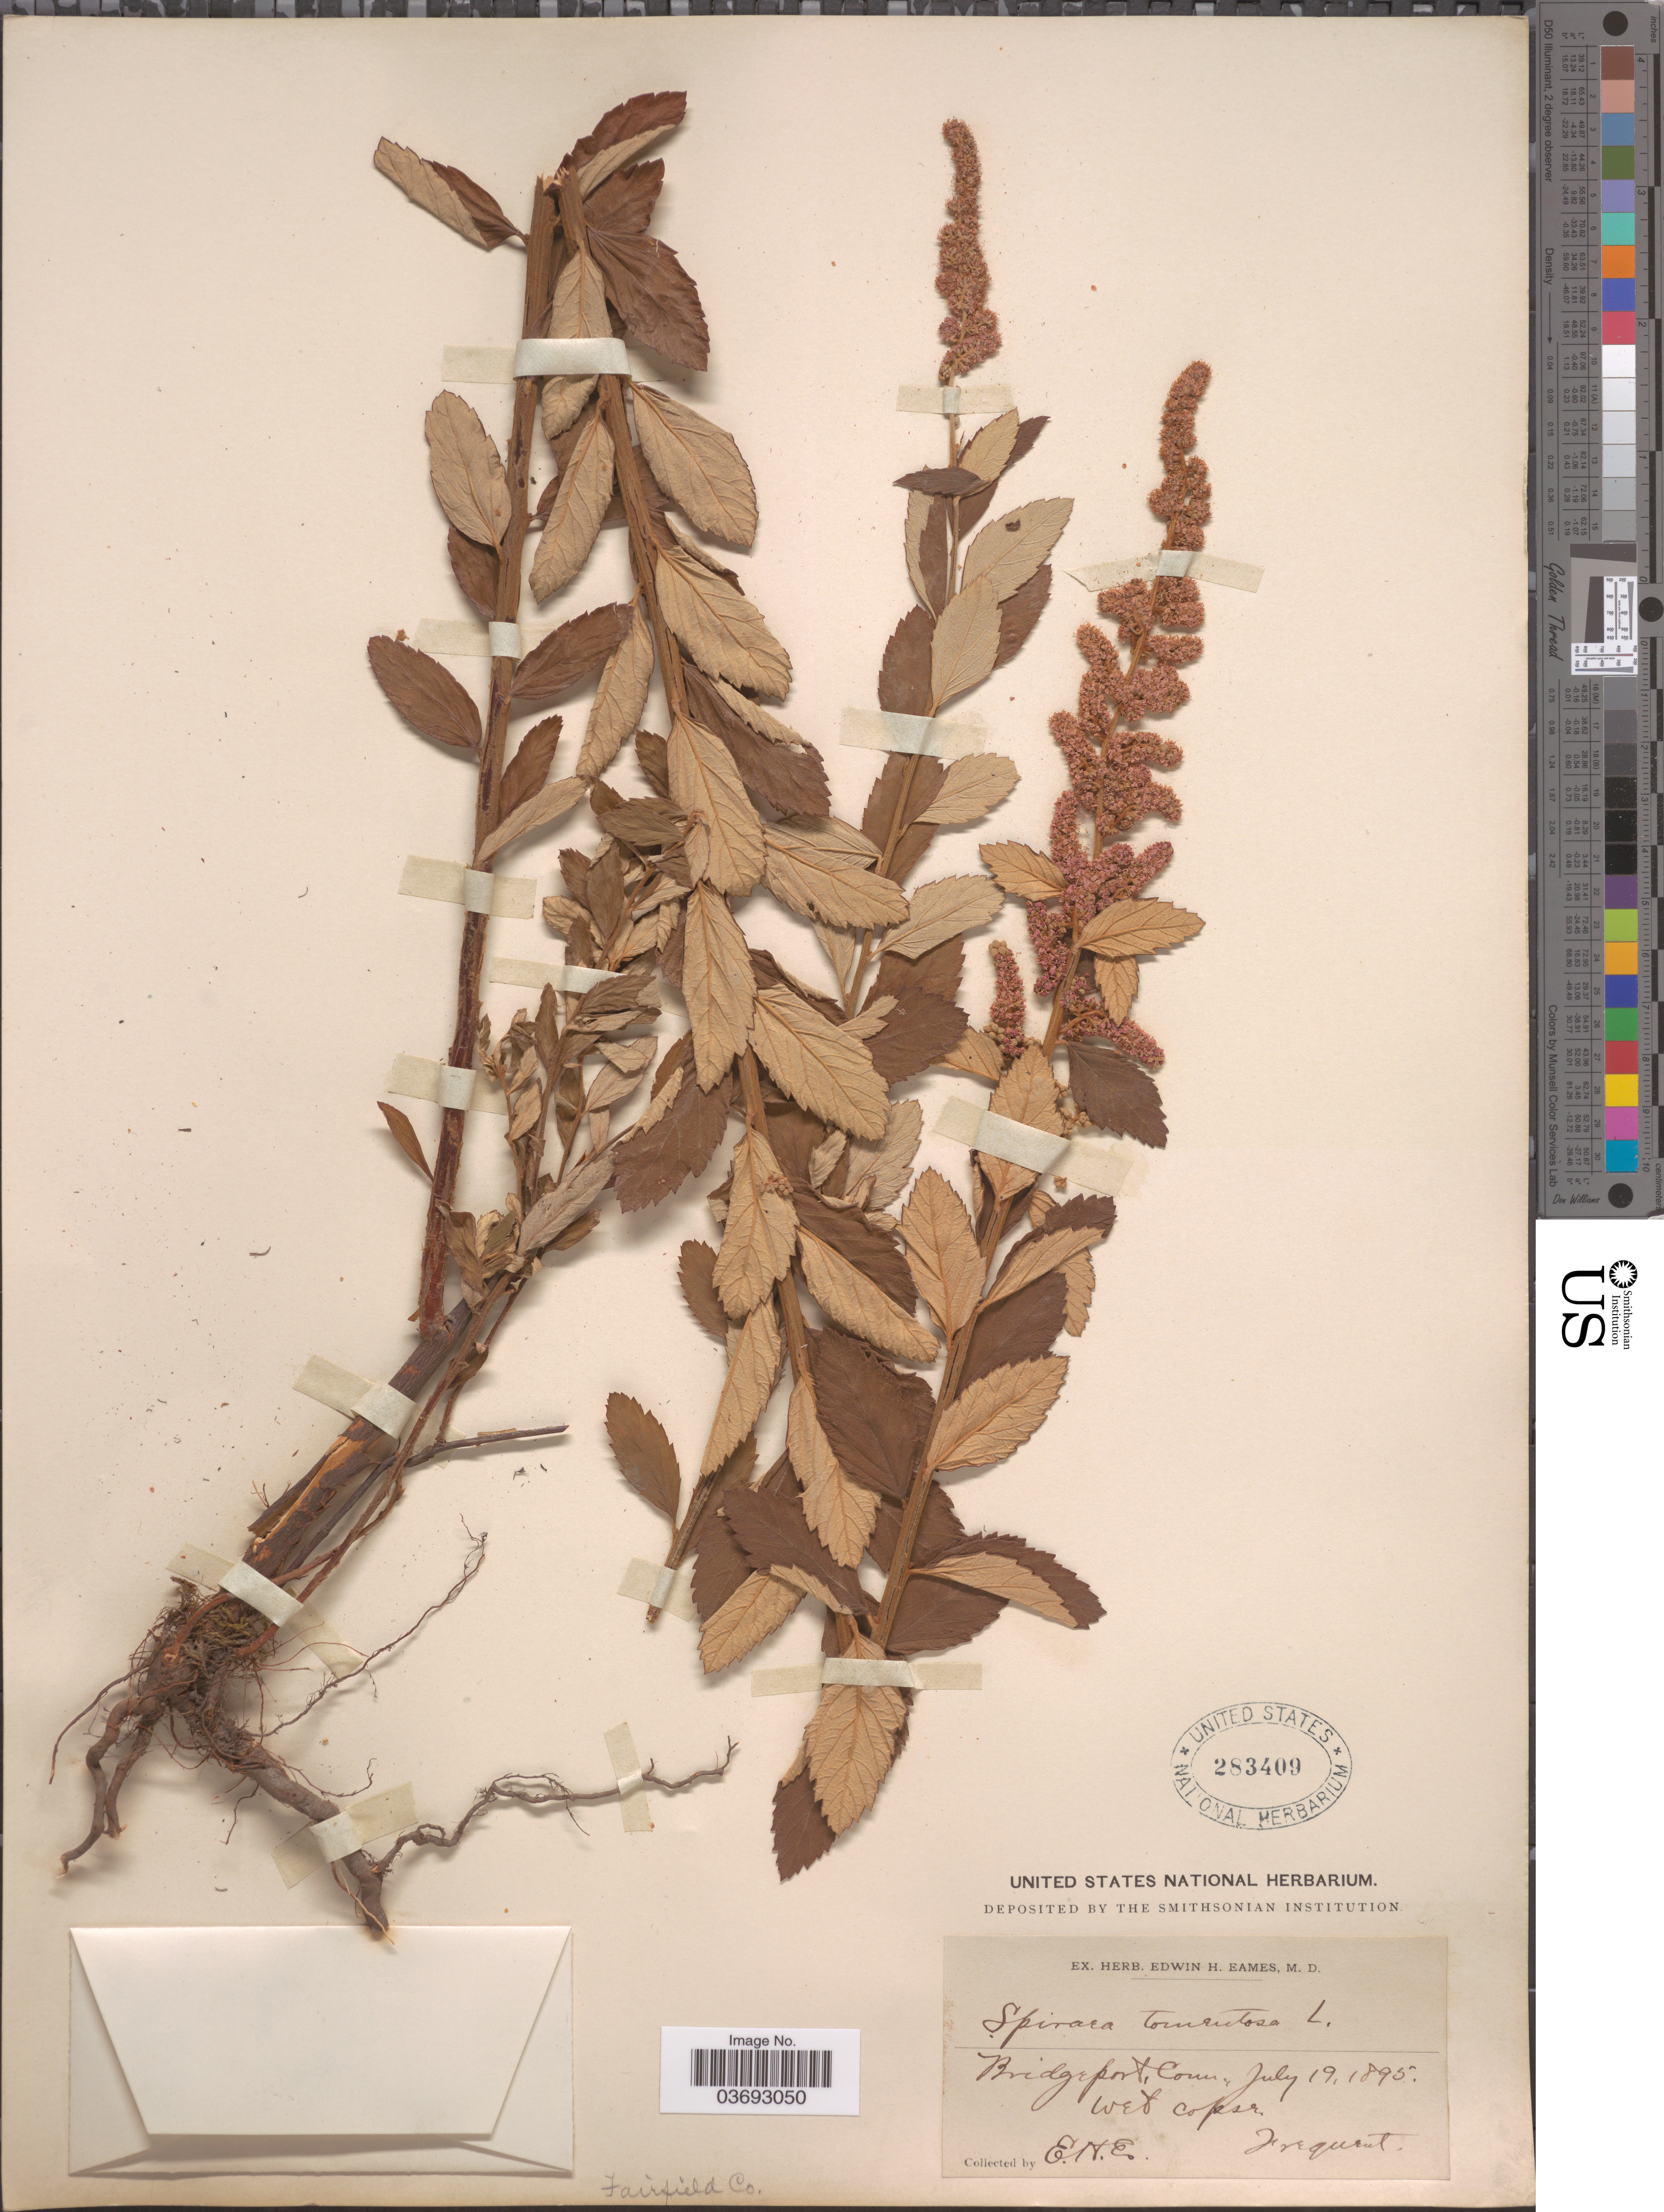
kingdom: Plantae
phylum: Tracheophyta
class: Magnoliopsida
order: Rosales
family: Rosaceae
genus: Spiraea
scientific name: Spiraea tomentosa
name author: L.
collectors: E. H. Eames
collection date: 1895-07-19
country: United States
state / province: Connecticut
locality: Bridgeport. Fairfield Co.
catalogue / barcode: US 283409